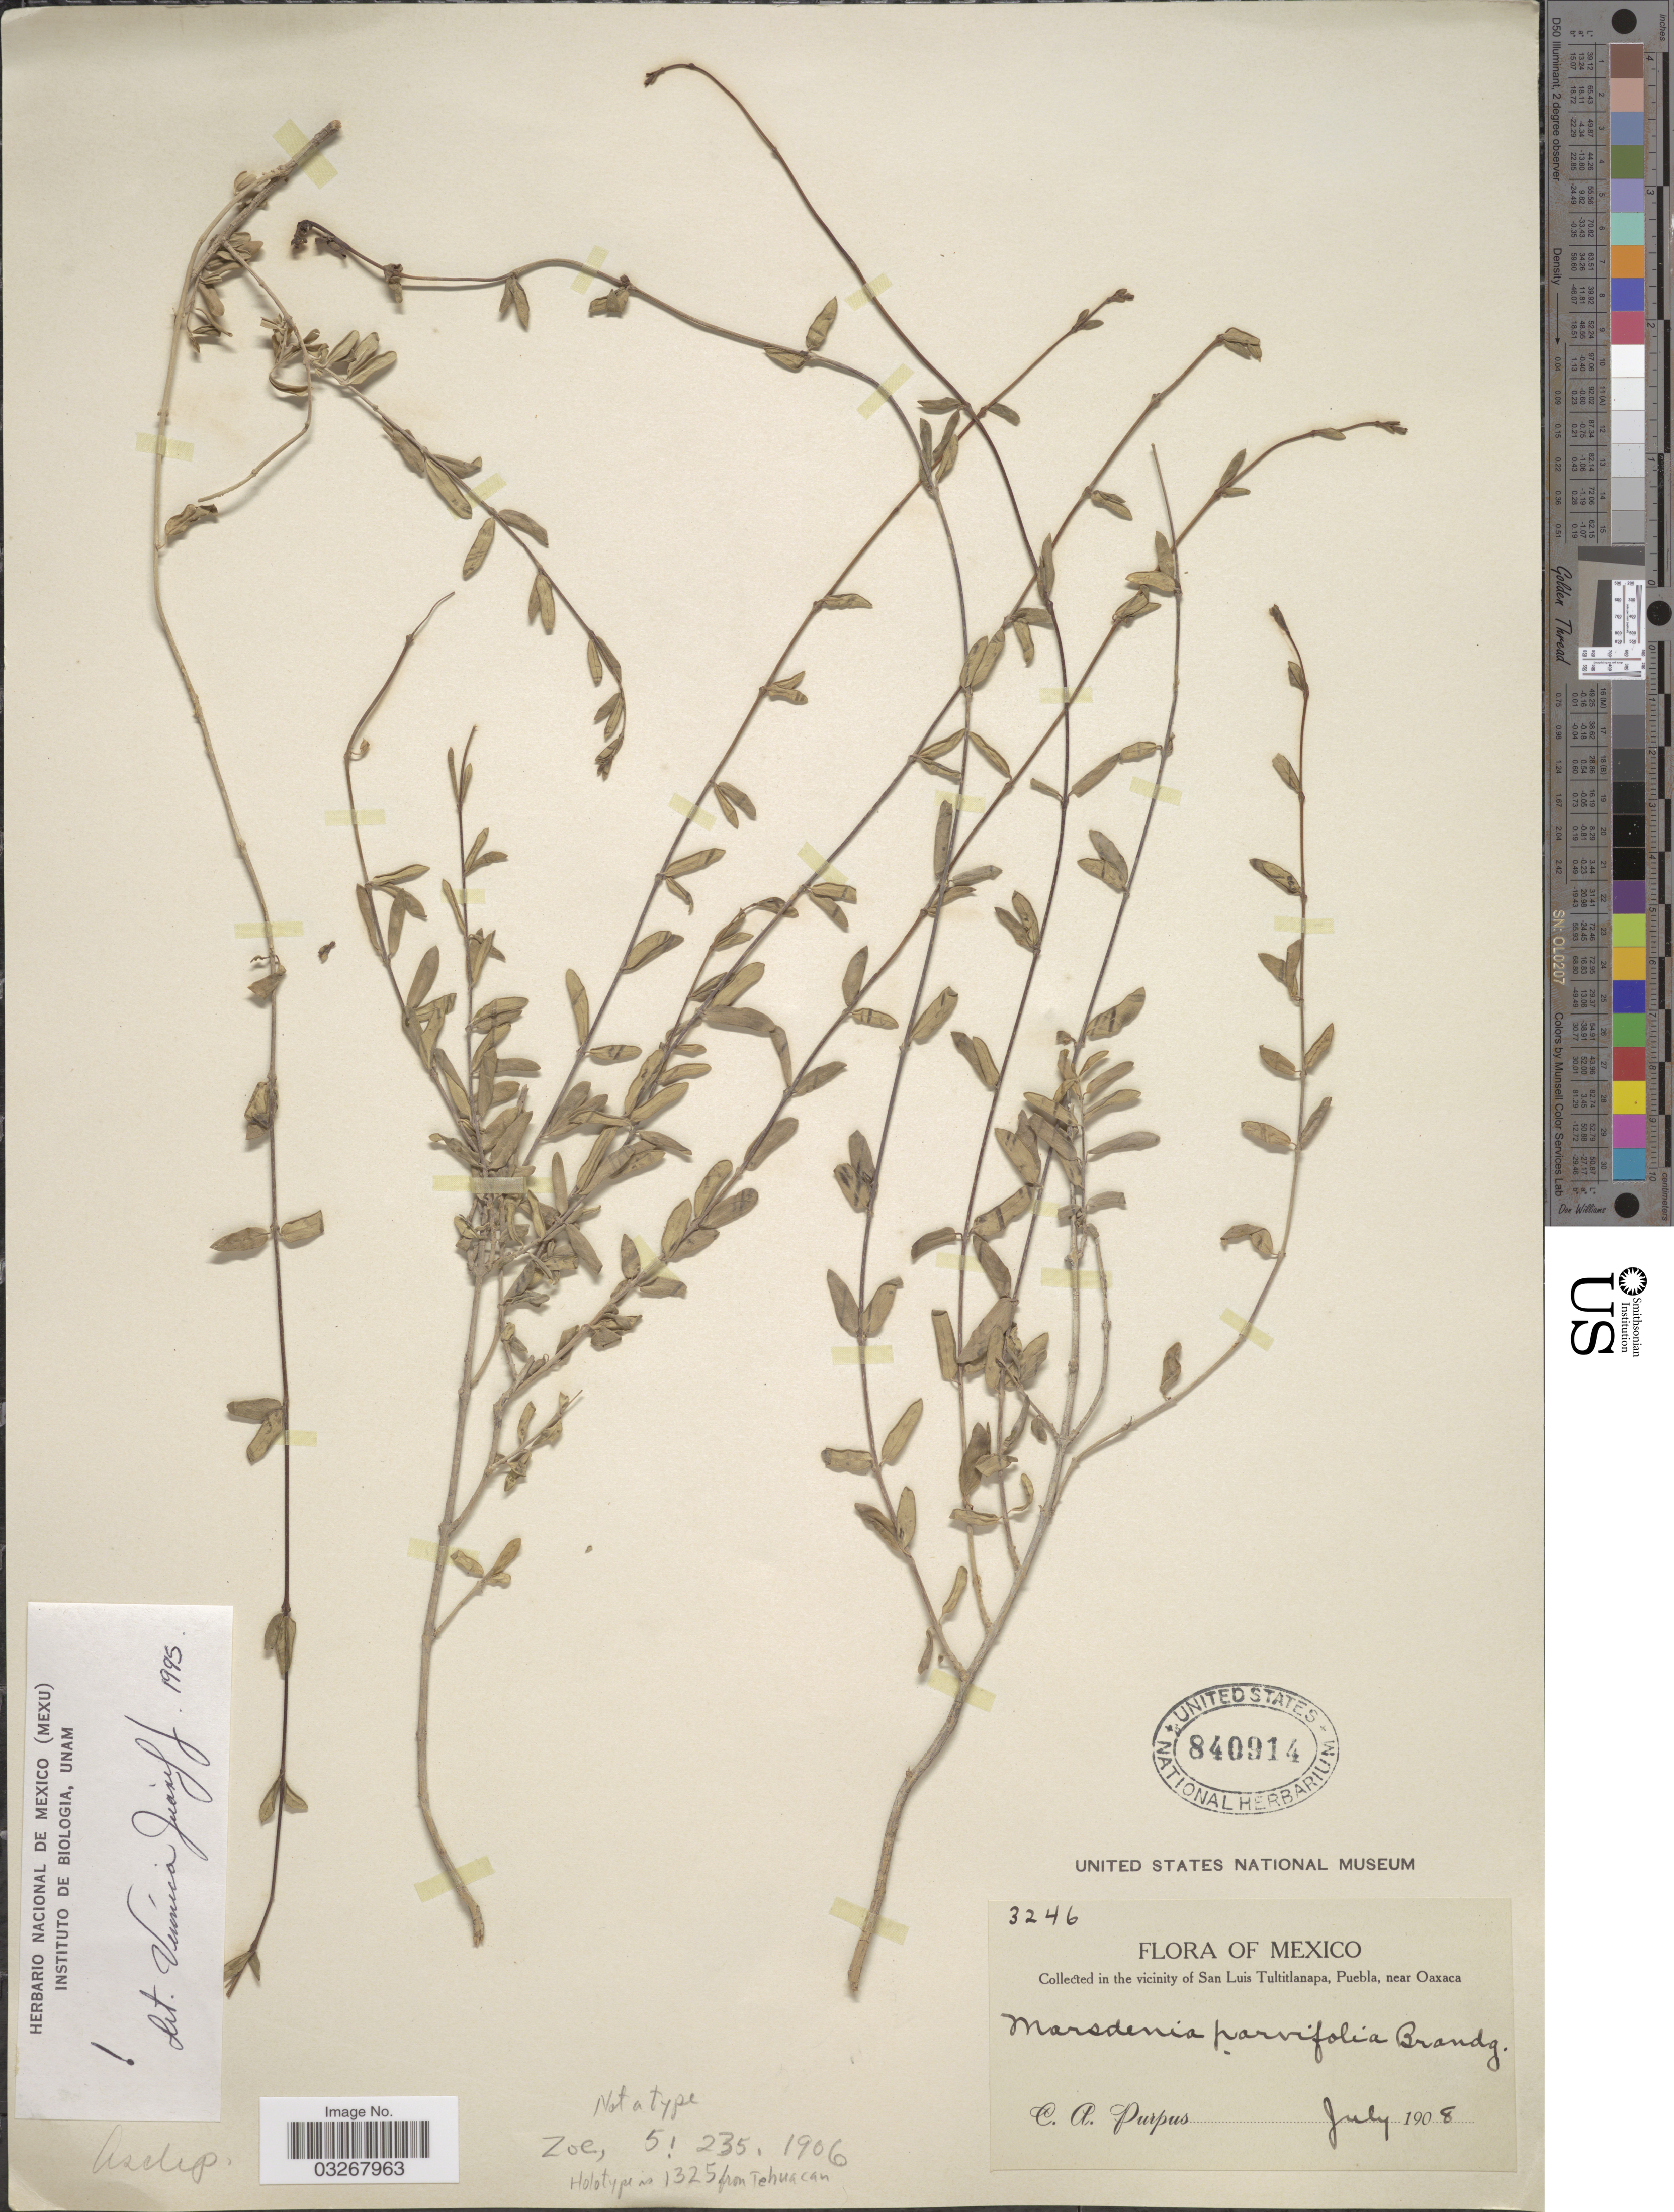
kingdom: Plantae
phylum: Tracheophyta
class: Magnoliopsida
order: Gentianales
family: Apocynaceae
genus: Marsdenia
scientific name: Marsdenia parvifolia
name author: Brandegee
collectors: C. A. Purpus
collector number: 3246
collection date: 1908-07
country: Mexico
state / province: Puebla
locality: In the vicinity of San Luis Tultitlanapa, Puebla, near Oaxaca.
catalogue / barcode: US 840914